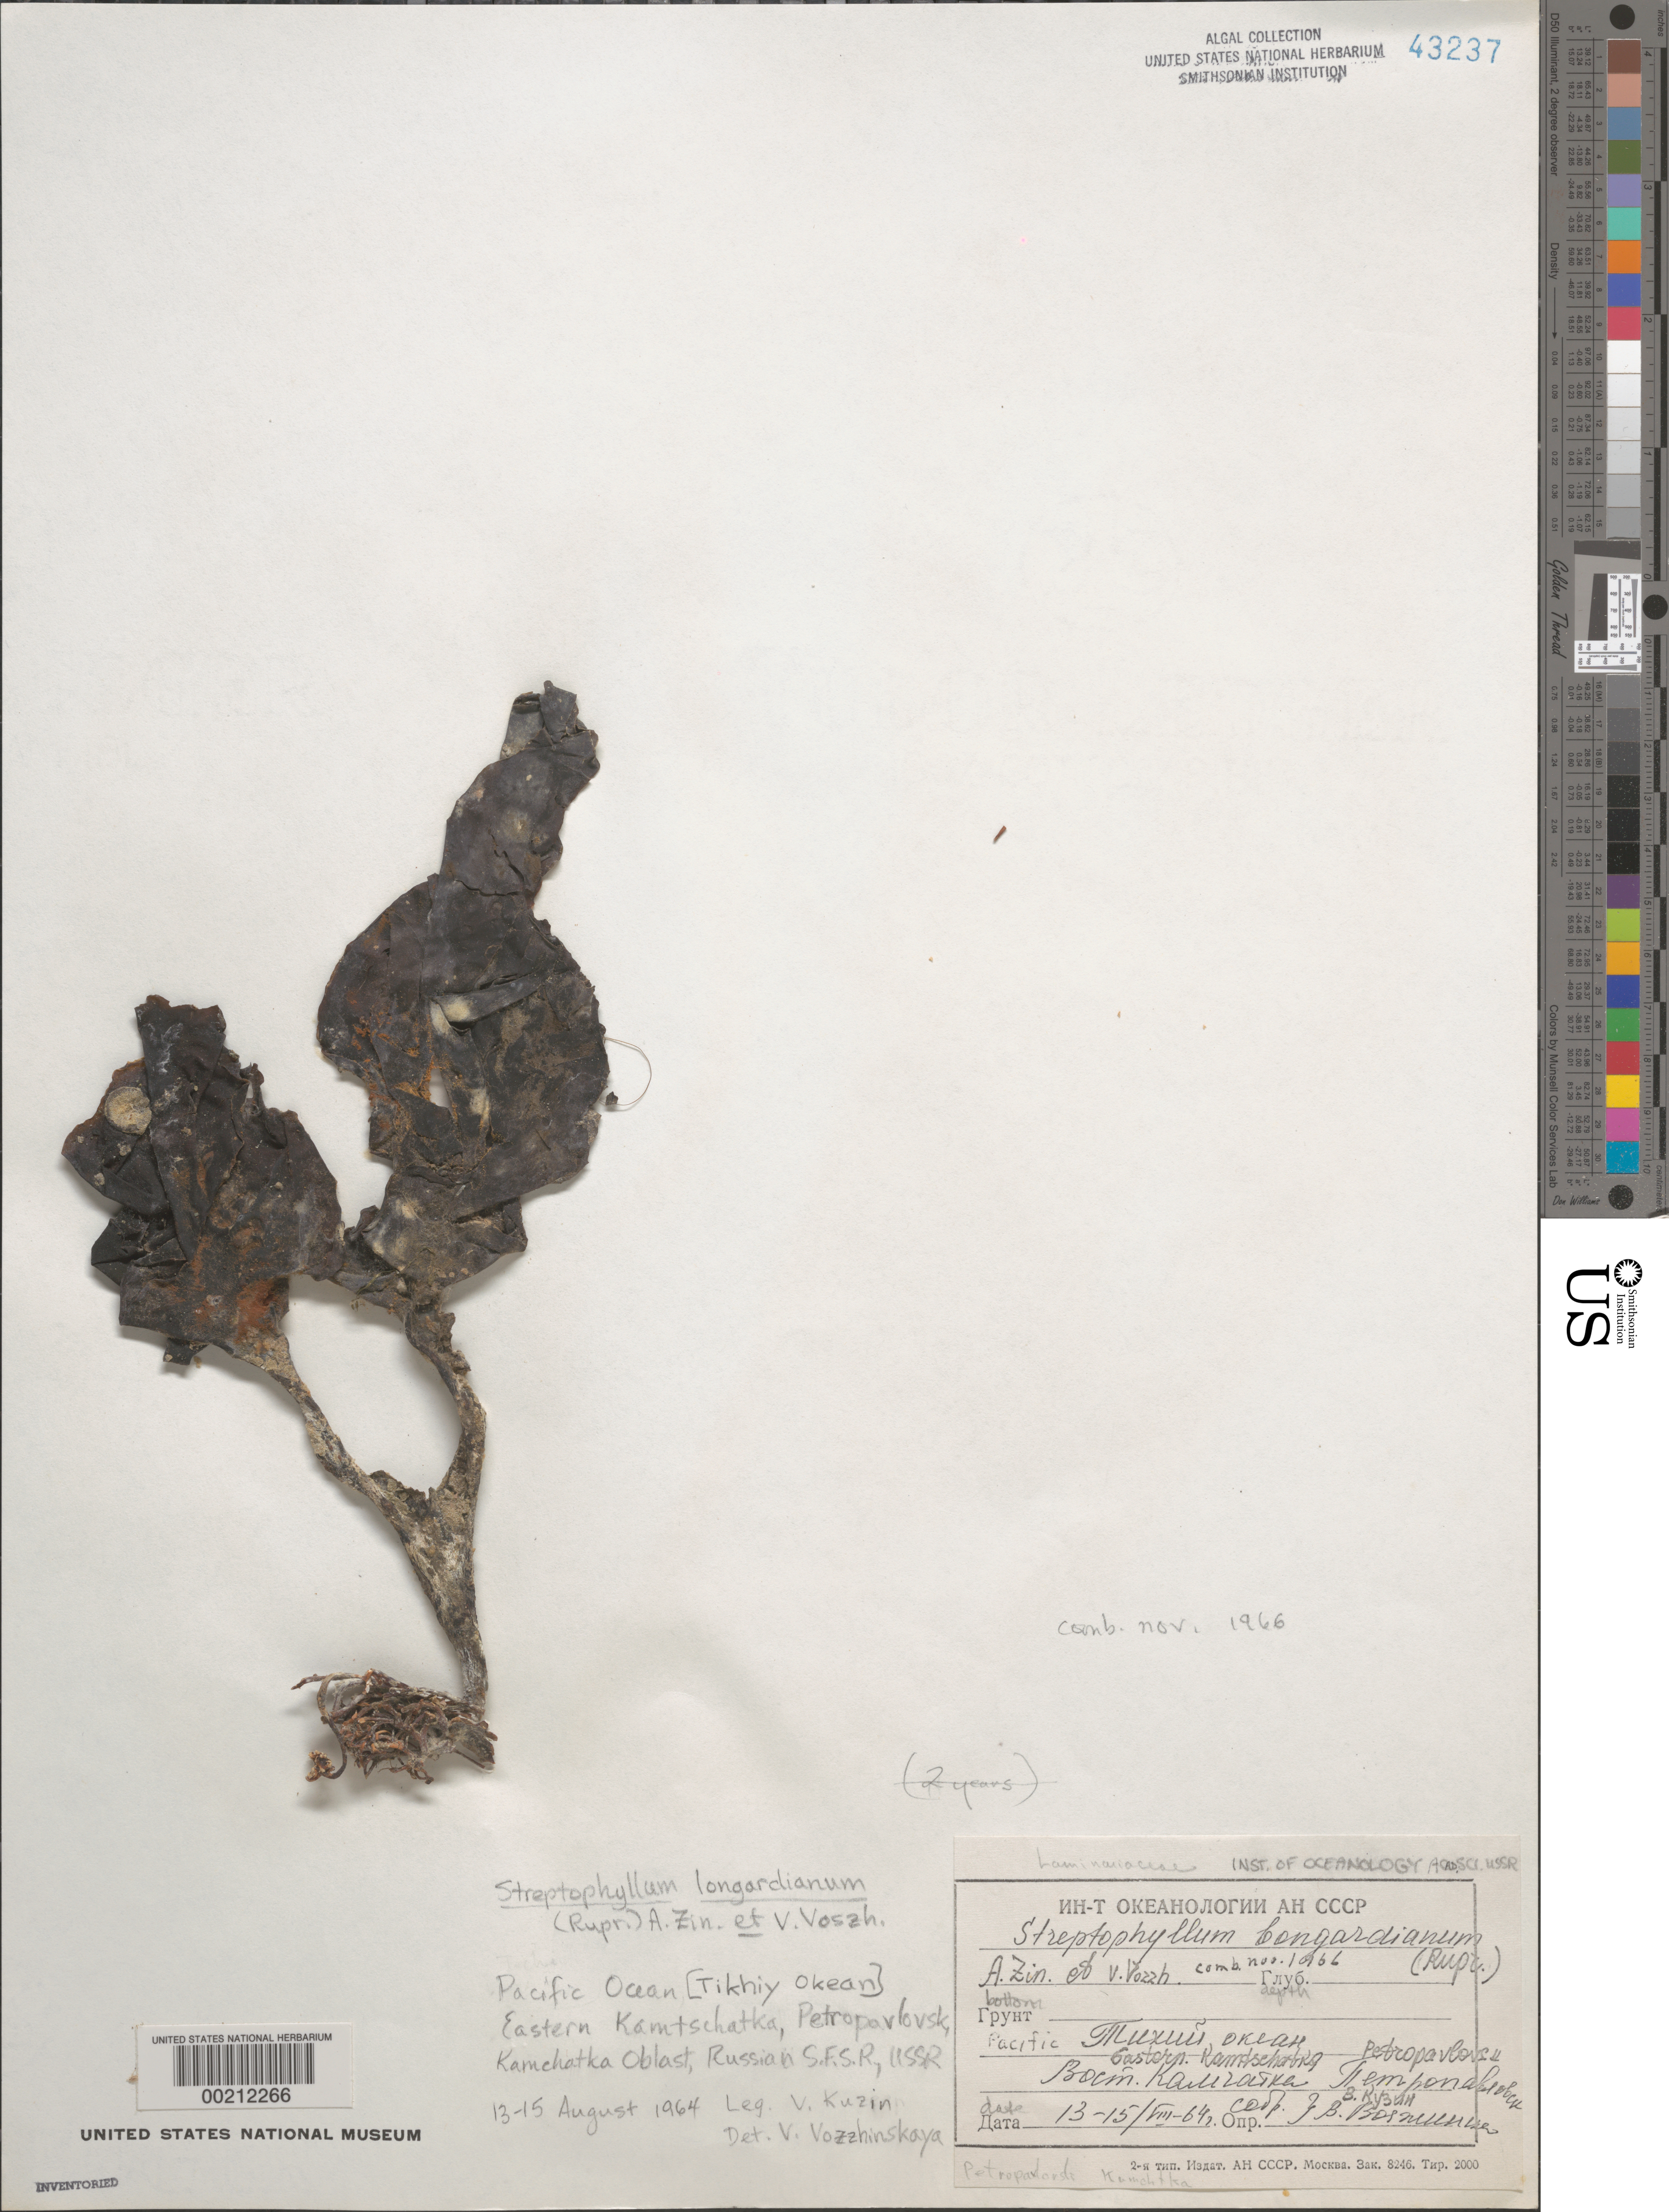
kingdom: Chromista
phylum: Ochrophyta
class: Phaeophyceae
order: Laminariales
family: Laminariaceae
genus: Streptophyllum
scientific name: Streptophyllum longardianum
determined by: Vozzhinskaya, V.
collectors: V. Kuzin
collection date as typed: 13 Aug 1964 TO 15 Aug 1964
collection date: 1964-08-13/1964-08-15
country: Russian Federation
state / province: Kamchatka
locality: Petropavlovsk-Kamchatski, Pacific Ocean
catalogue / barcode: US 43237